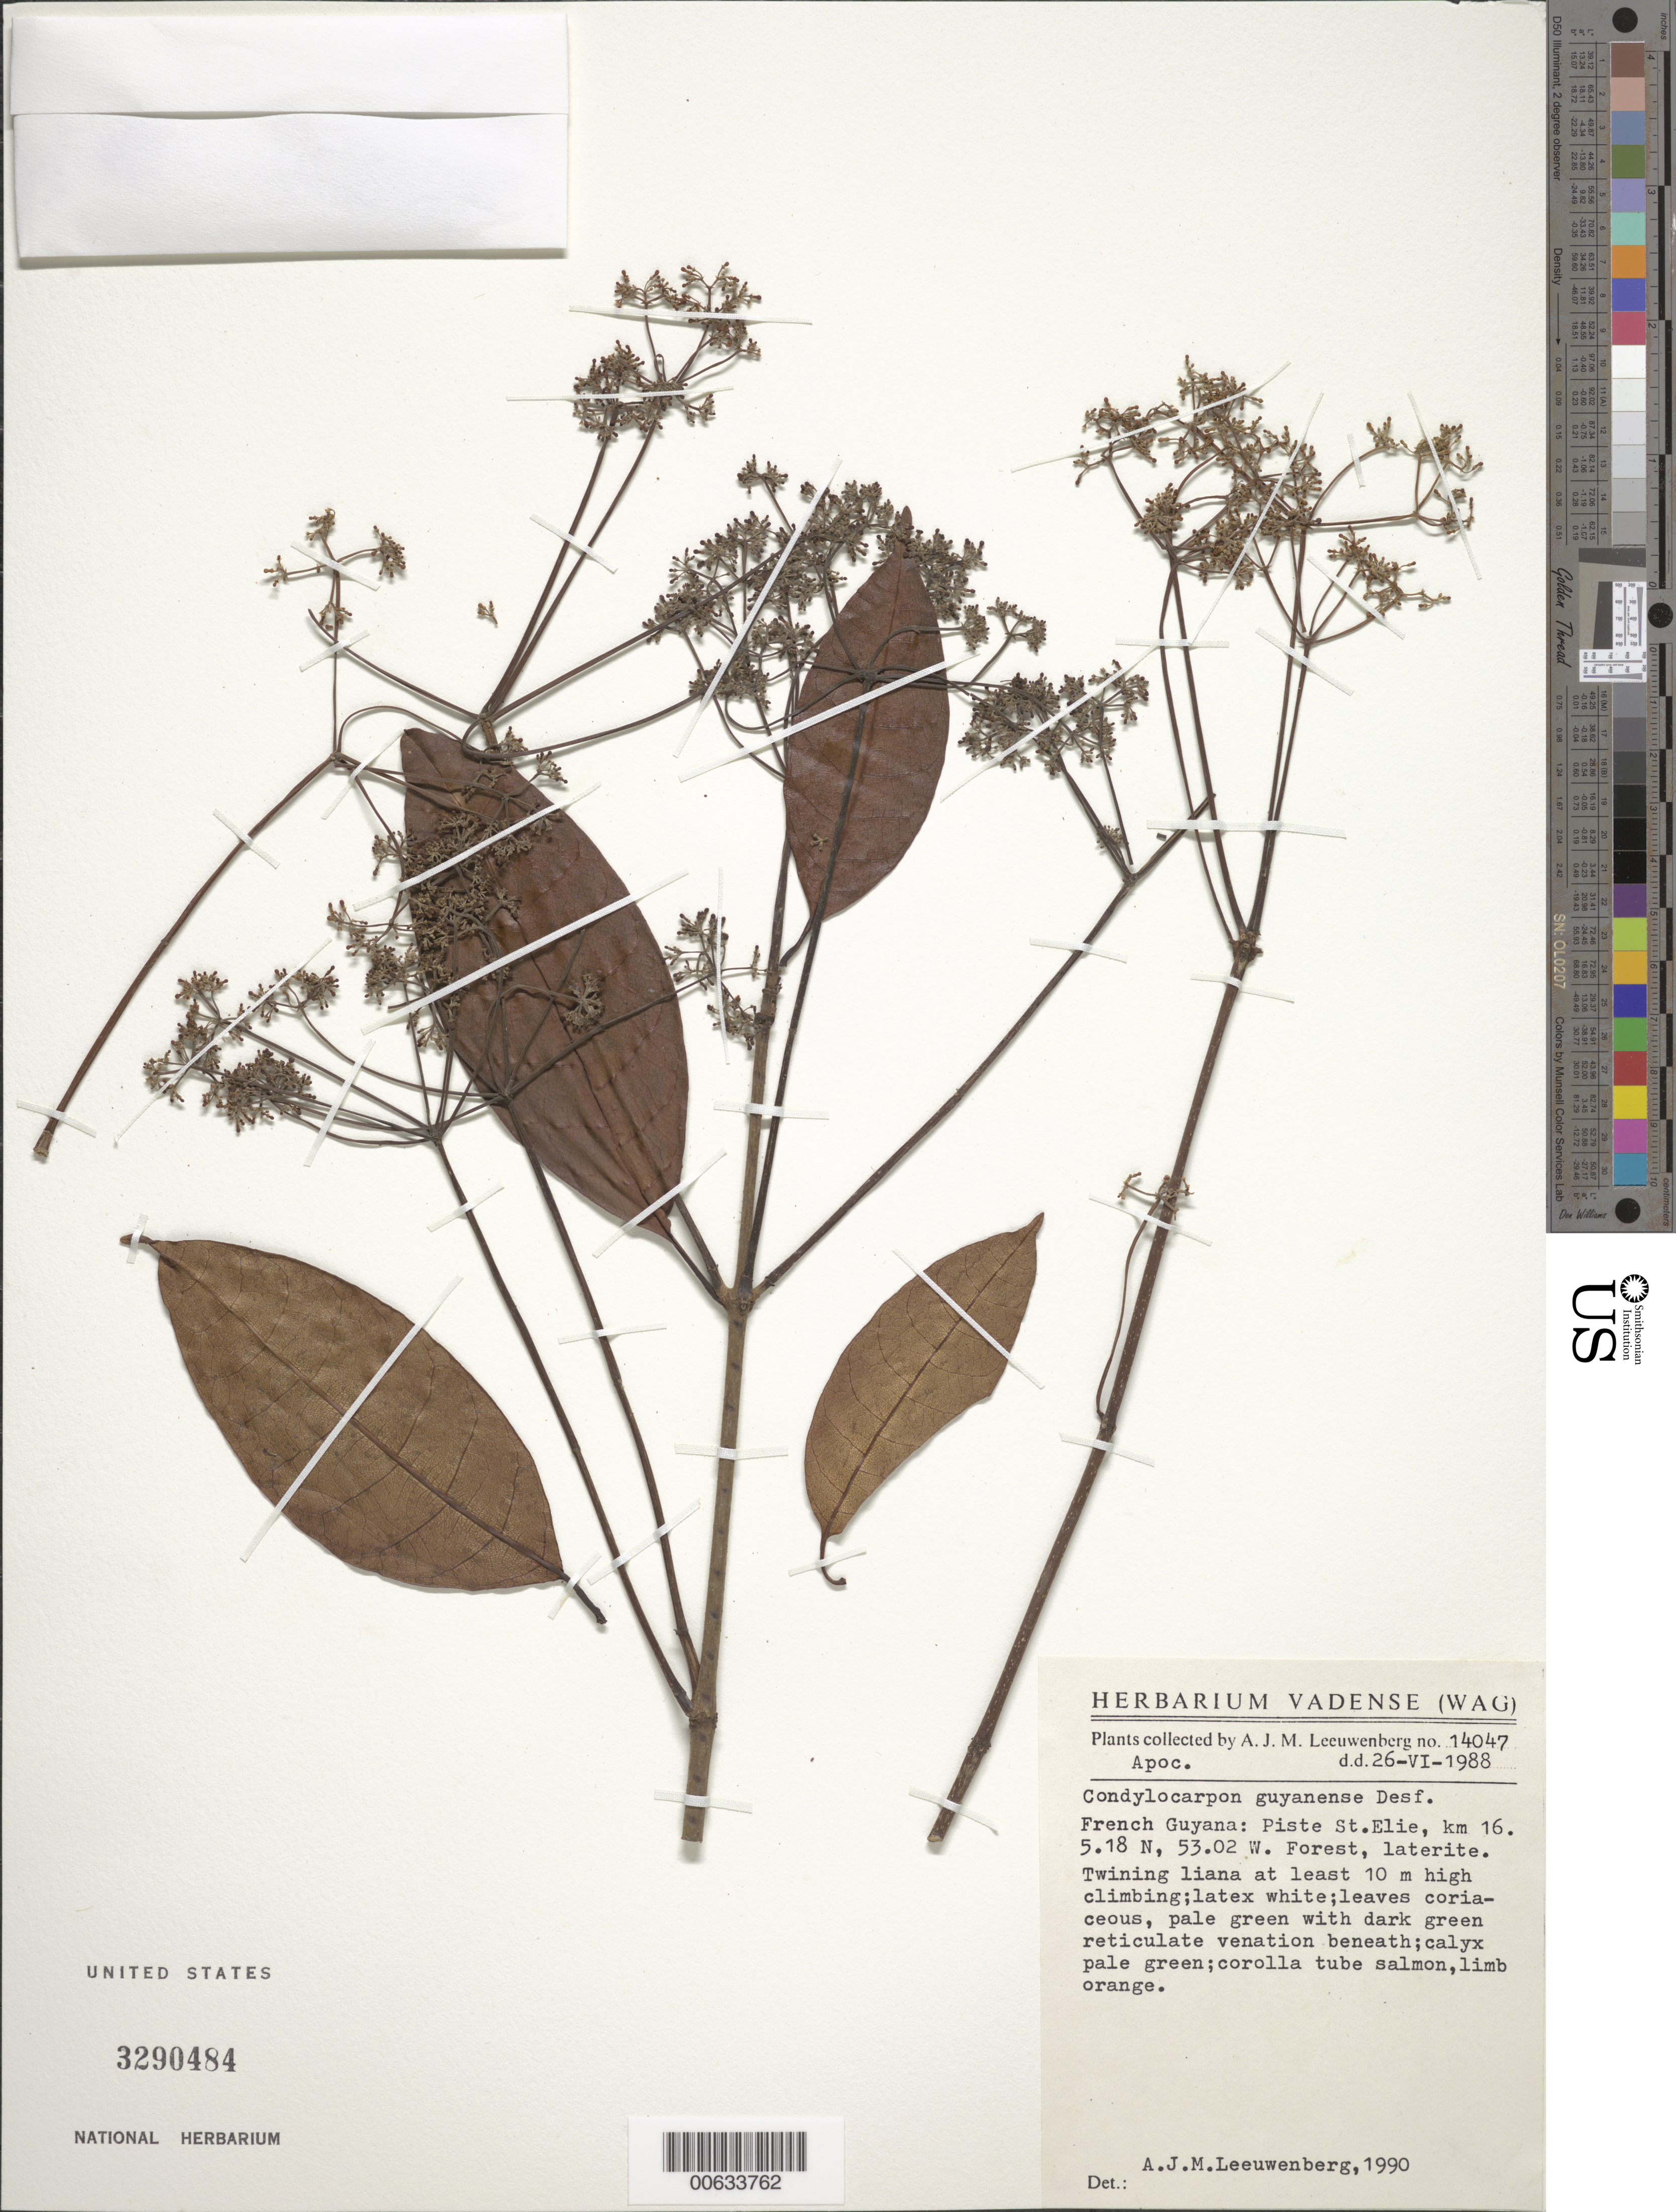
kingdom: Plantae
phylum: Tracheophyta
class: Magnoliopsida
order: Gentianales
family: Apocynaceae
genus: Condylocarpon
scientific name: Condylocarpon guyanense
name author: Desf.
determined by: Leeuwenberg, A. J. M.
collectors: A. J. M. Leeuwenberg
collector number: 14047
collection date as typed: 26-Jun-88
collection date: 1988-06-26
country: French Guiana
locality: Piste de Saint-Élie, km 16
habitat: Forest, laterite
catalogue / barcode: US 3290484